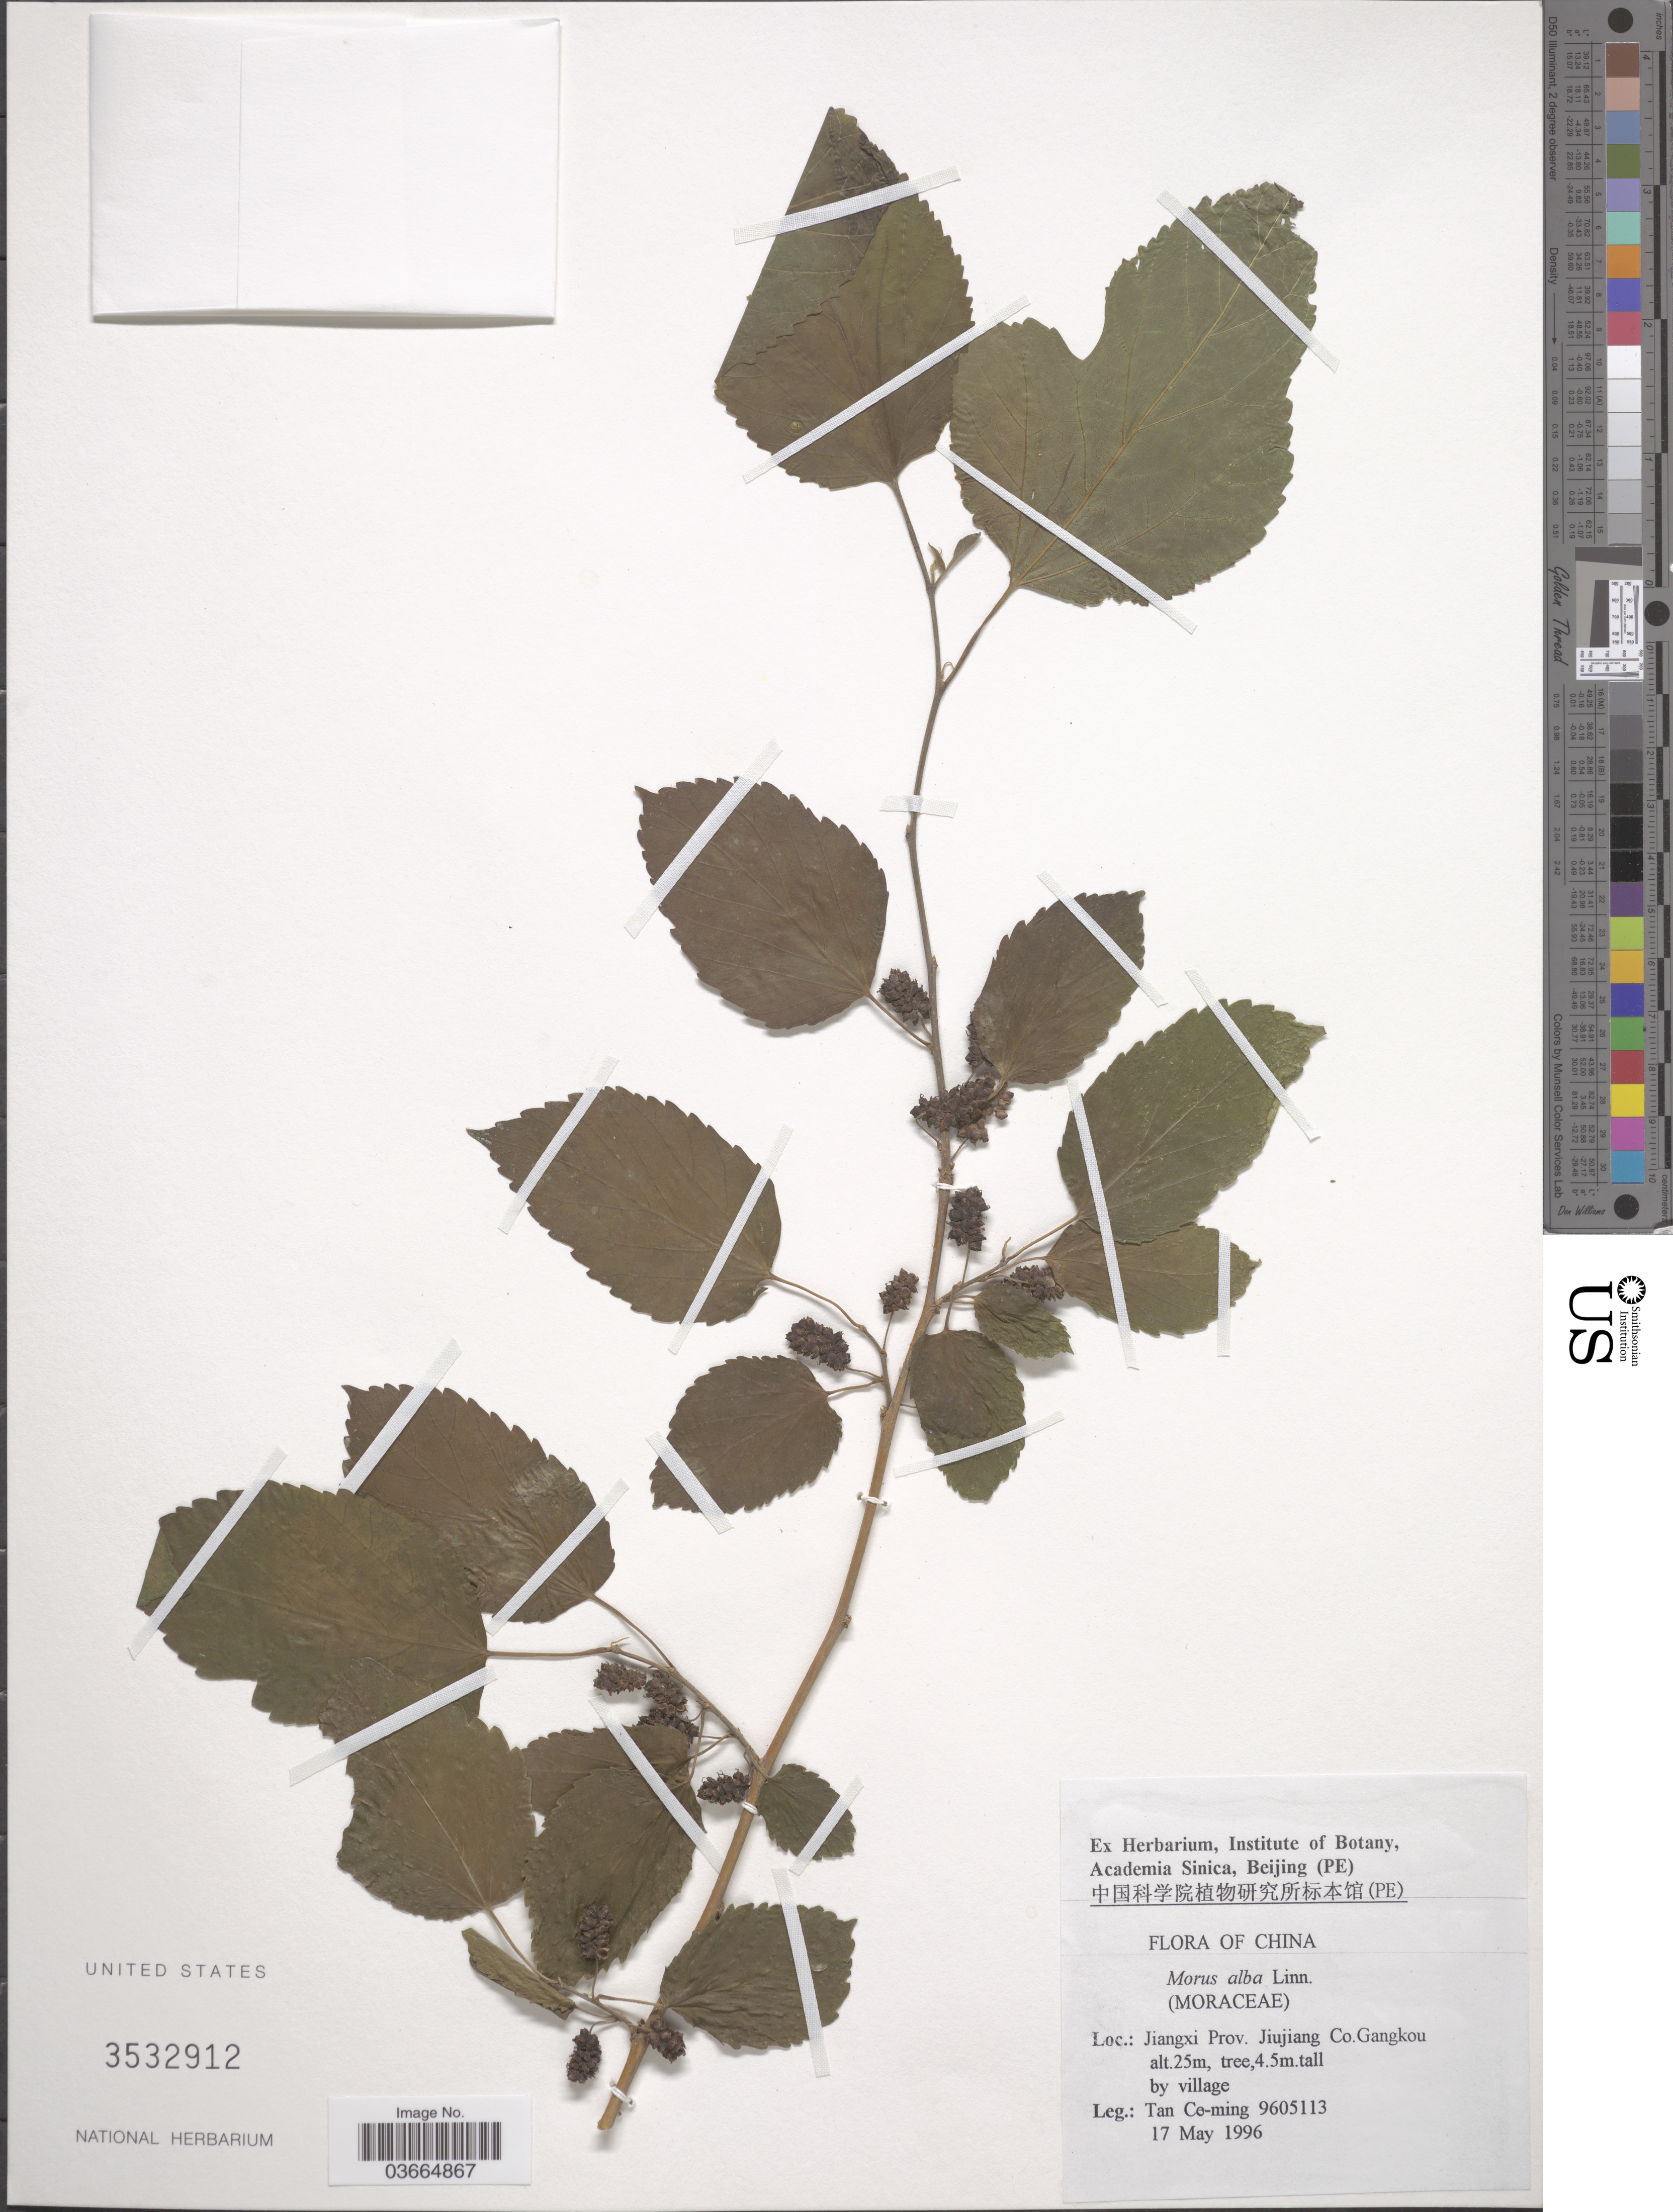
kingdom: Plantae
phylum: Tracheophyta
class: Magnoliopsida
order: Rosales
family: Moraceae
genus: Morus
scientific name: Morus alba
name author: L.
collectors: Tan Ce-Ming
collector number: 9605113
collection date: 1996-05-17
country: China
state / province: Jiangxi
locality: Jiangxi Prov. Jiujiang Co. Gangkou.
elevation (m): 25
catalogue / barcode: US 3532912